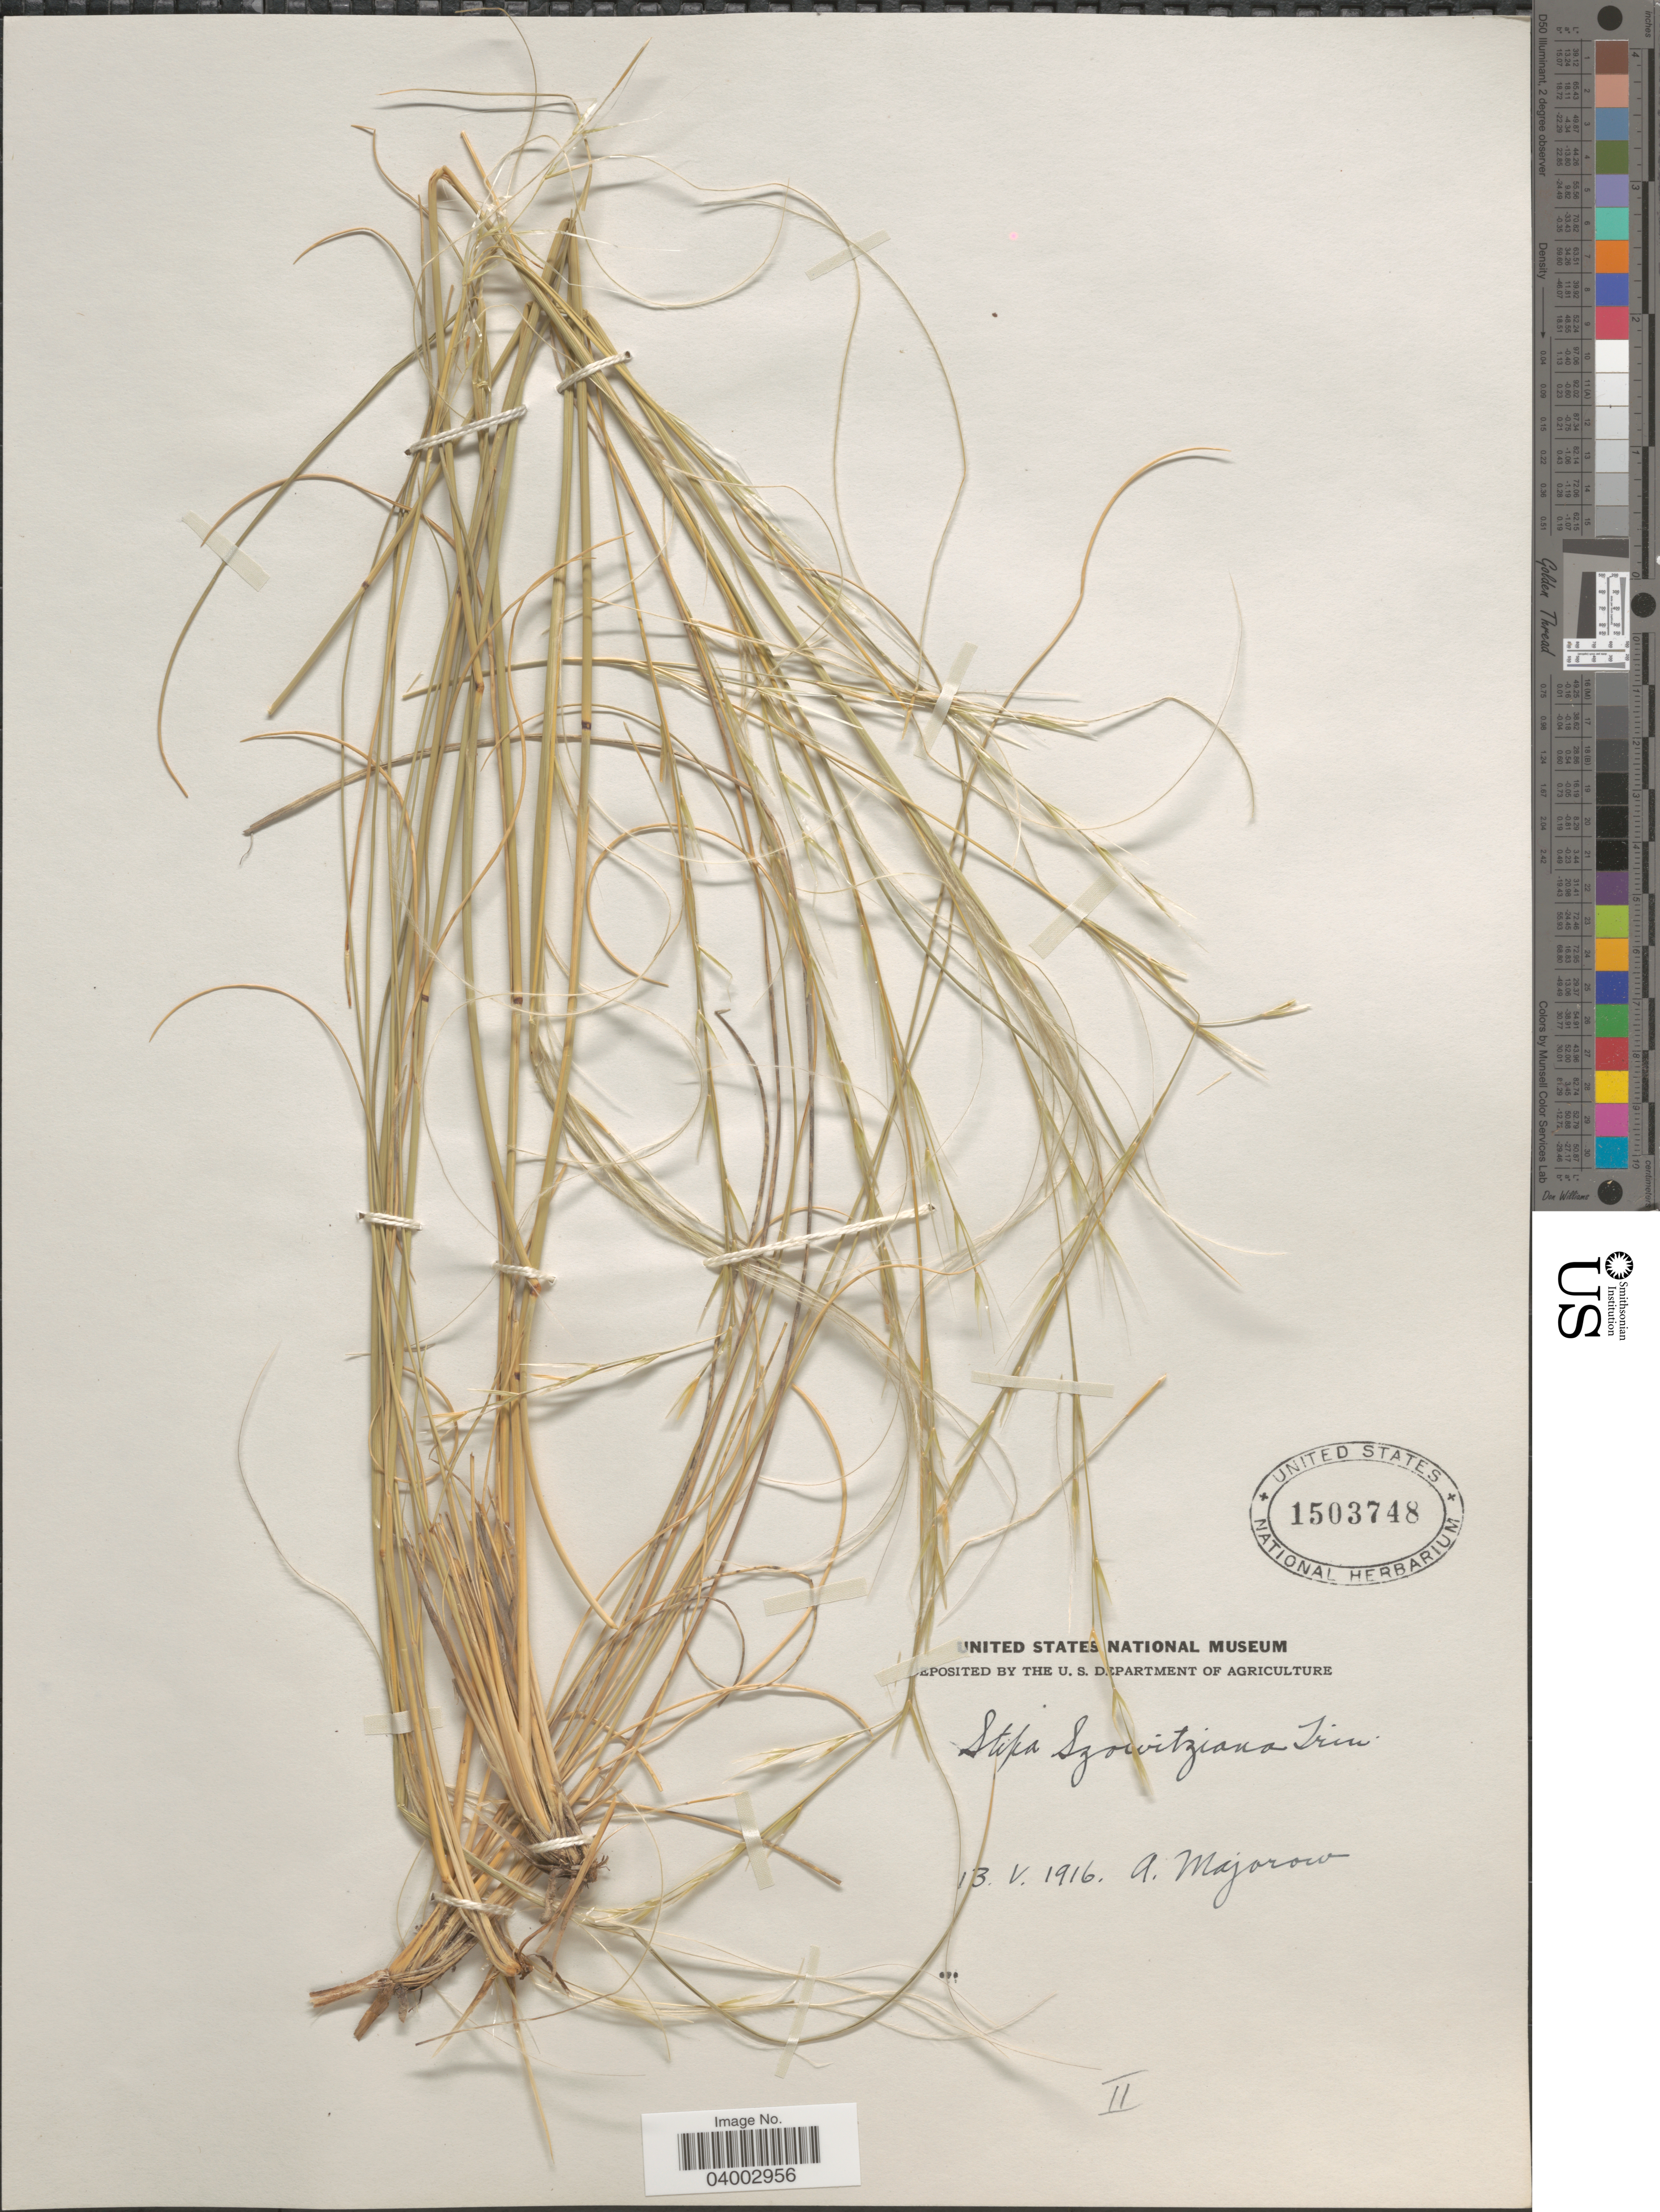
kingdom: Plantae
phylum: Tracheophyta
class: Liliopsida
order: Poales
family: Poaceae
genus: Stipa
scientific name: Stipa szovitsiana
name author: (Trin. & Rupr.) Griseb.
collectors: A. Majorow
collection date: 1916-05-13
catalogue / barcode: US 1503748